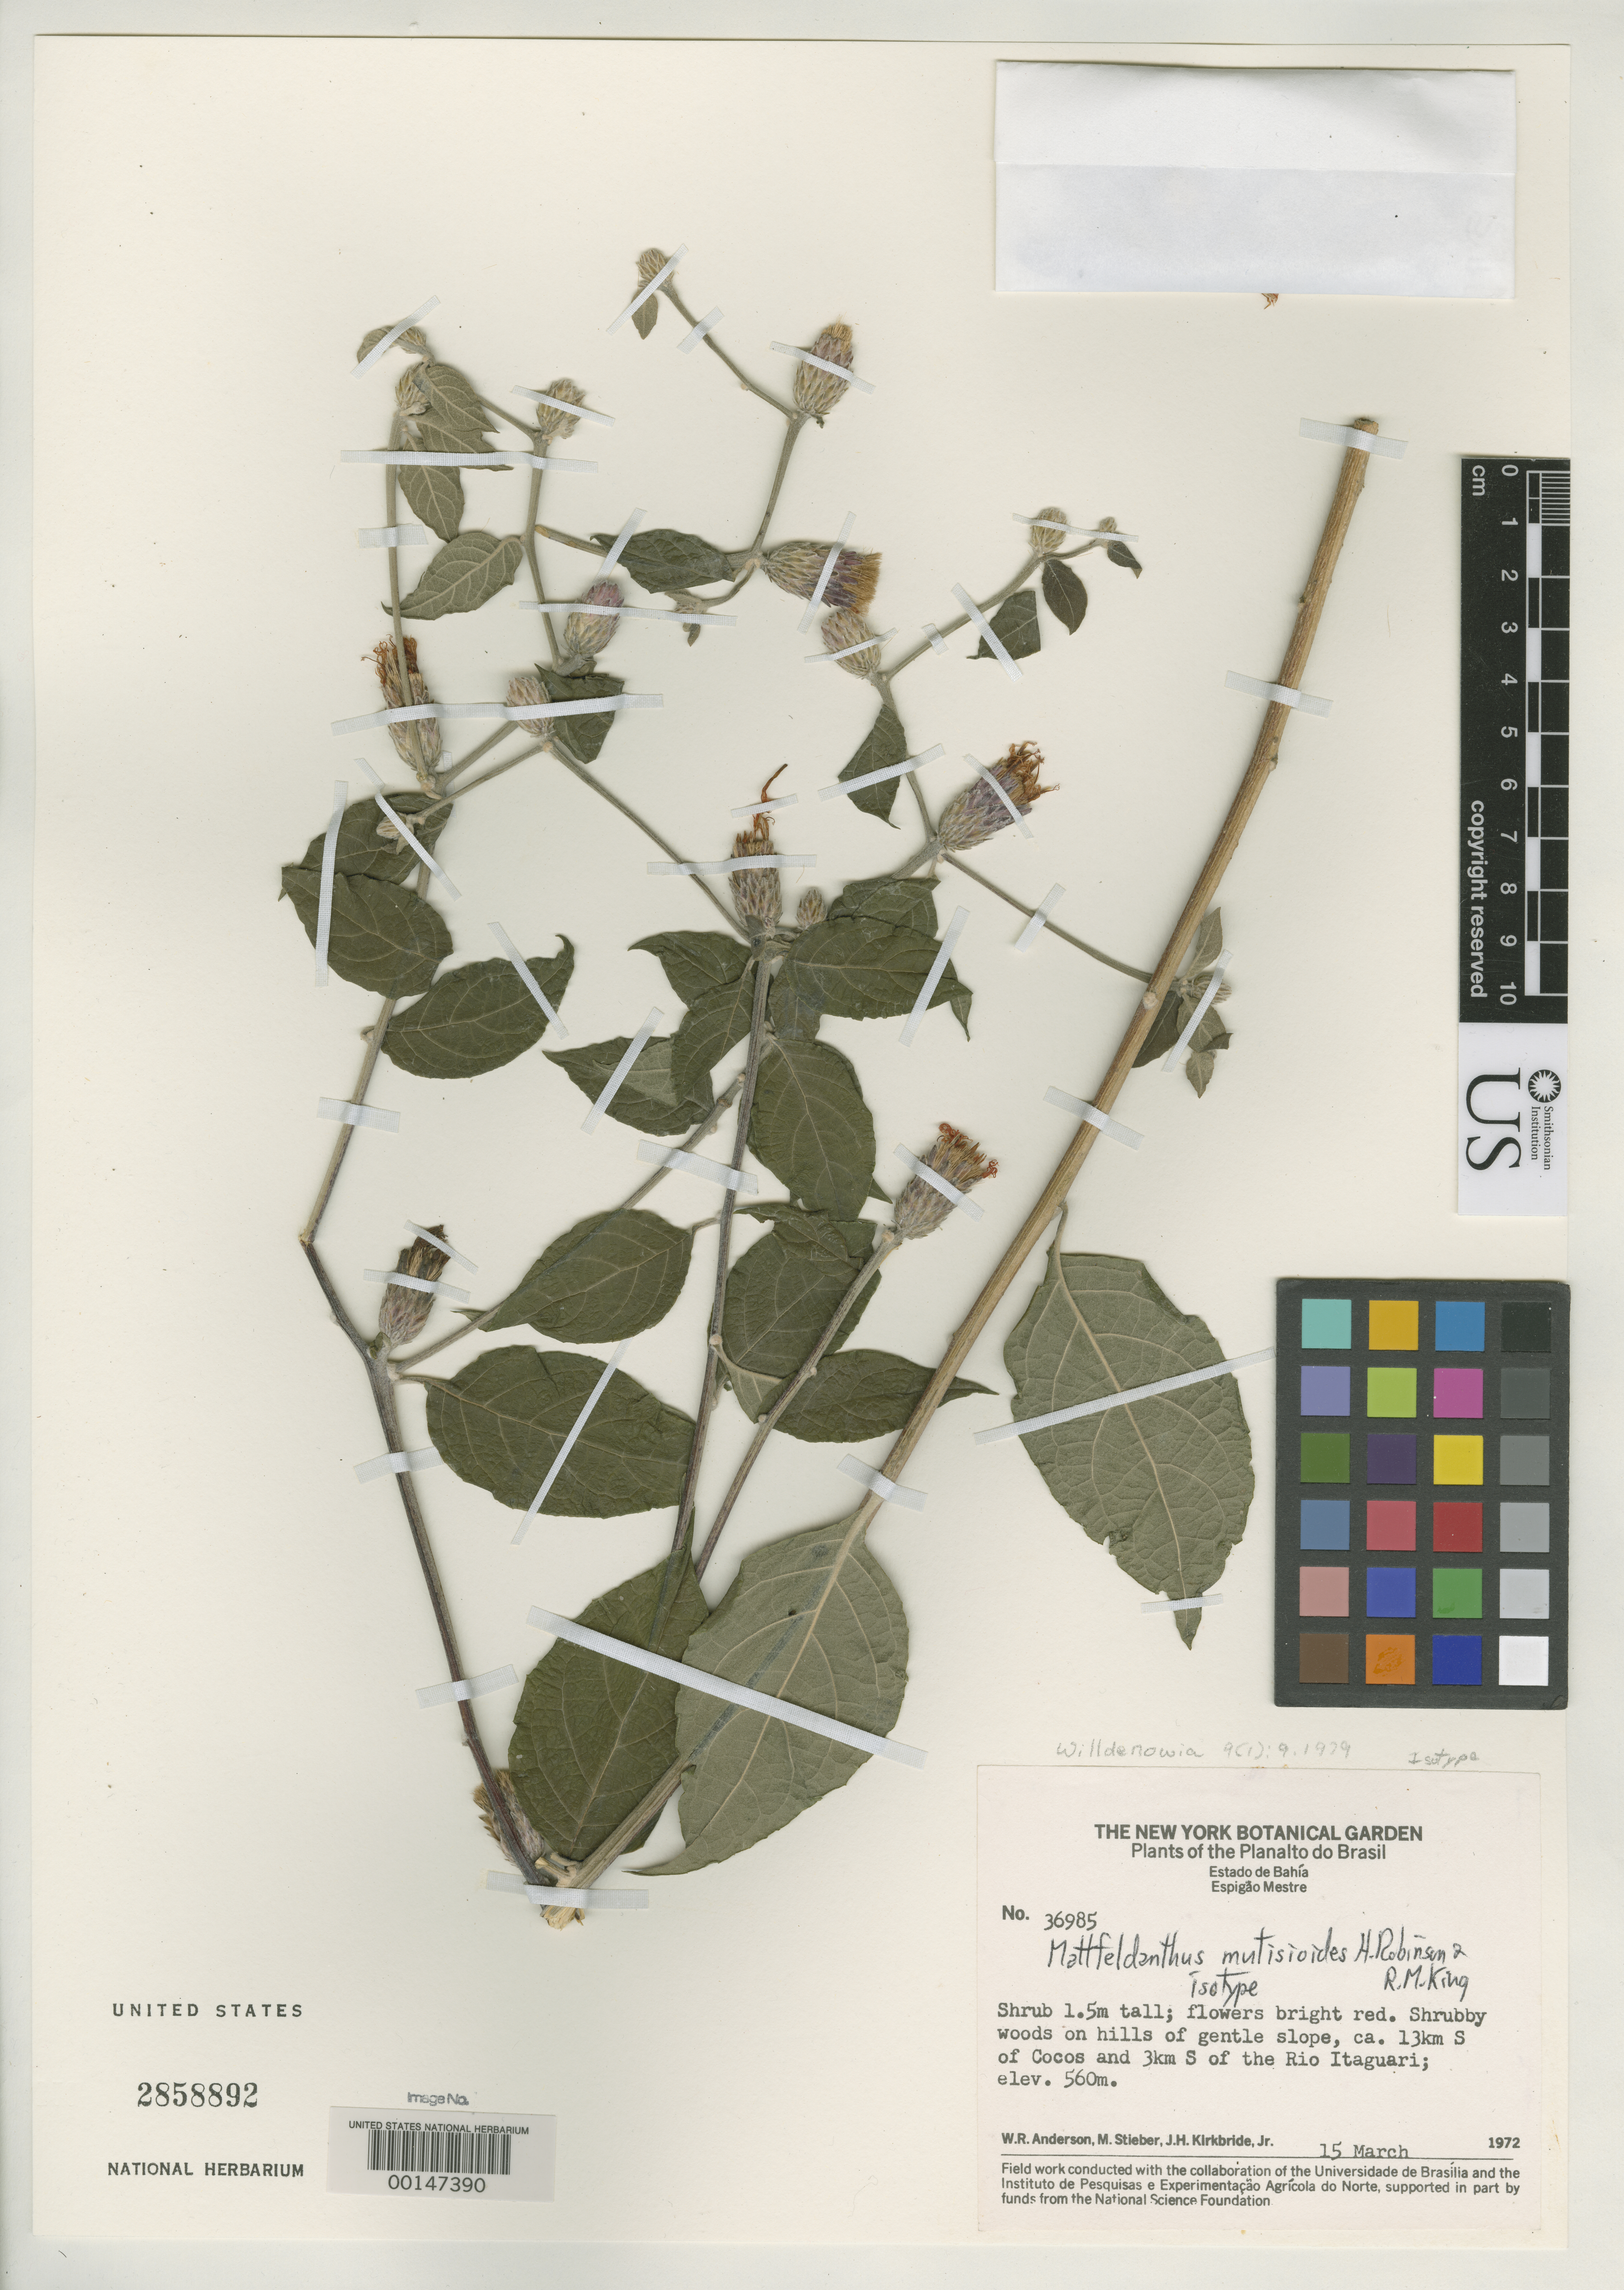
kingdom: Plantae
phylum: Tracheophyta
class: Magnoliopsida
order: Asterales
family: Asteraceae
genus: Mattfeldanthus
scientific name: Mattfeldanthus mutisioides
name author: R.M. King & H. Rob.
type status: Isotype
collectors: W. R. Anderson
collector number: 36985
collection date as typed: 15 Mar 1972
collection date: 1972-03-15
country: Brazil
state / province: Bahia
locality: S of Cocos and S of the Rio Itaguari.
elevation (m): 560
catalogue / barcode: US 2858892